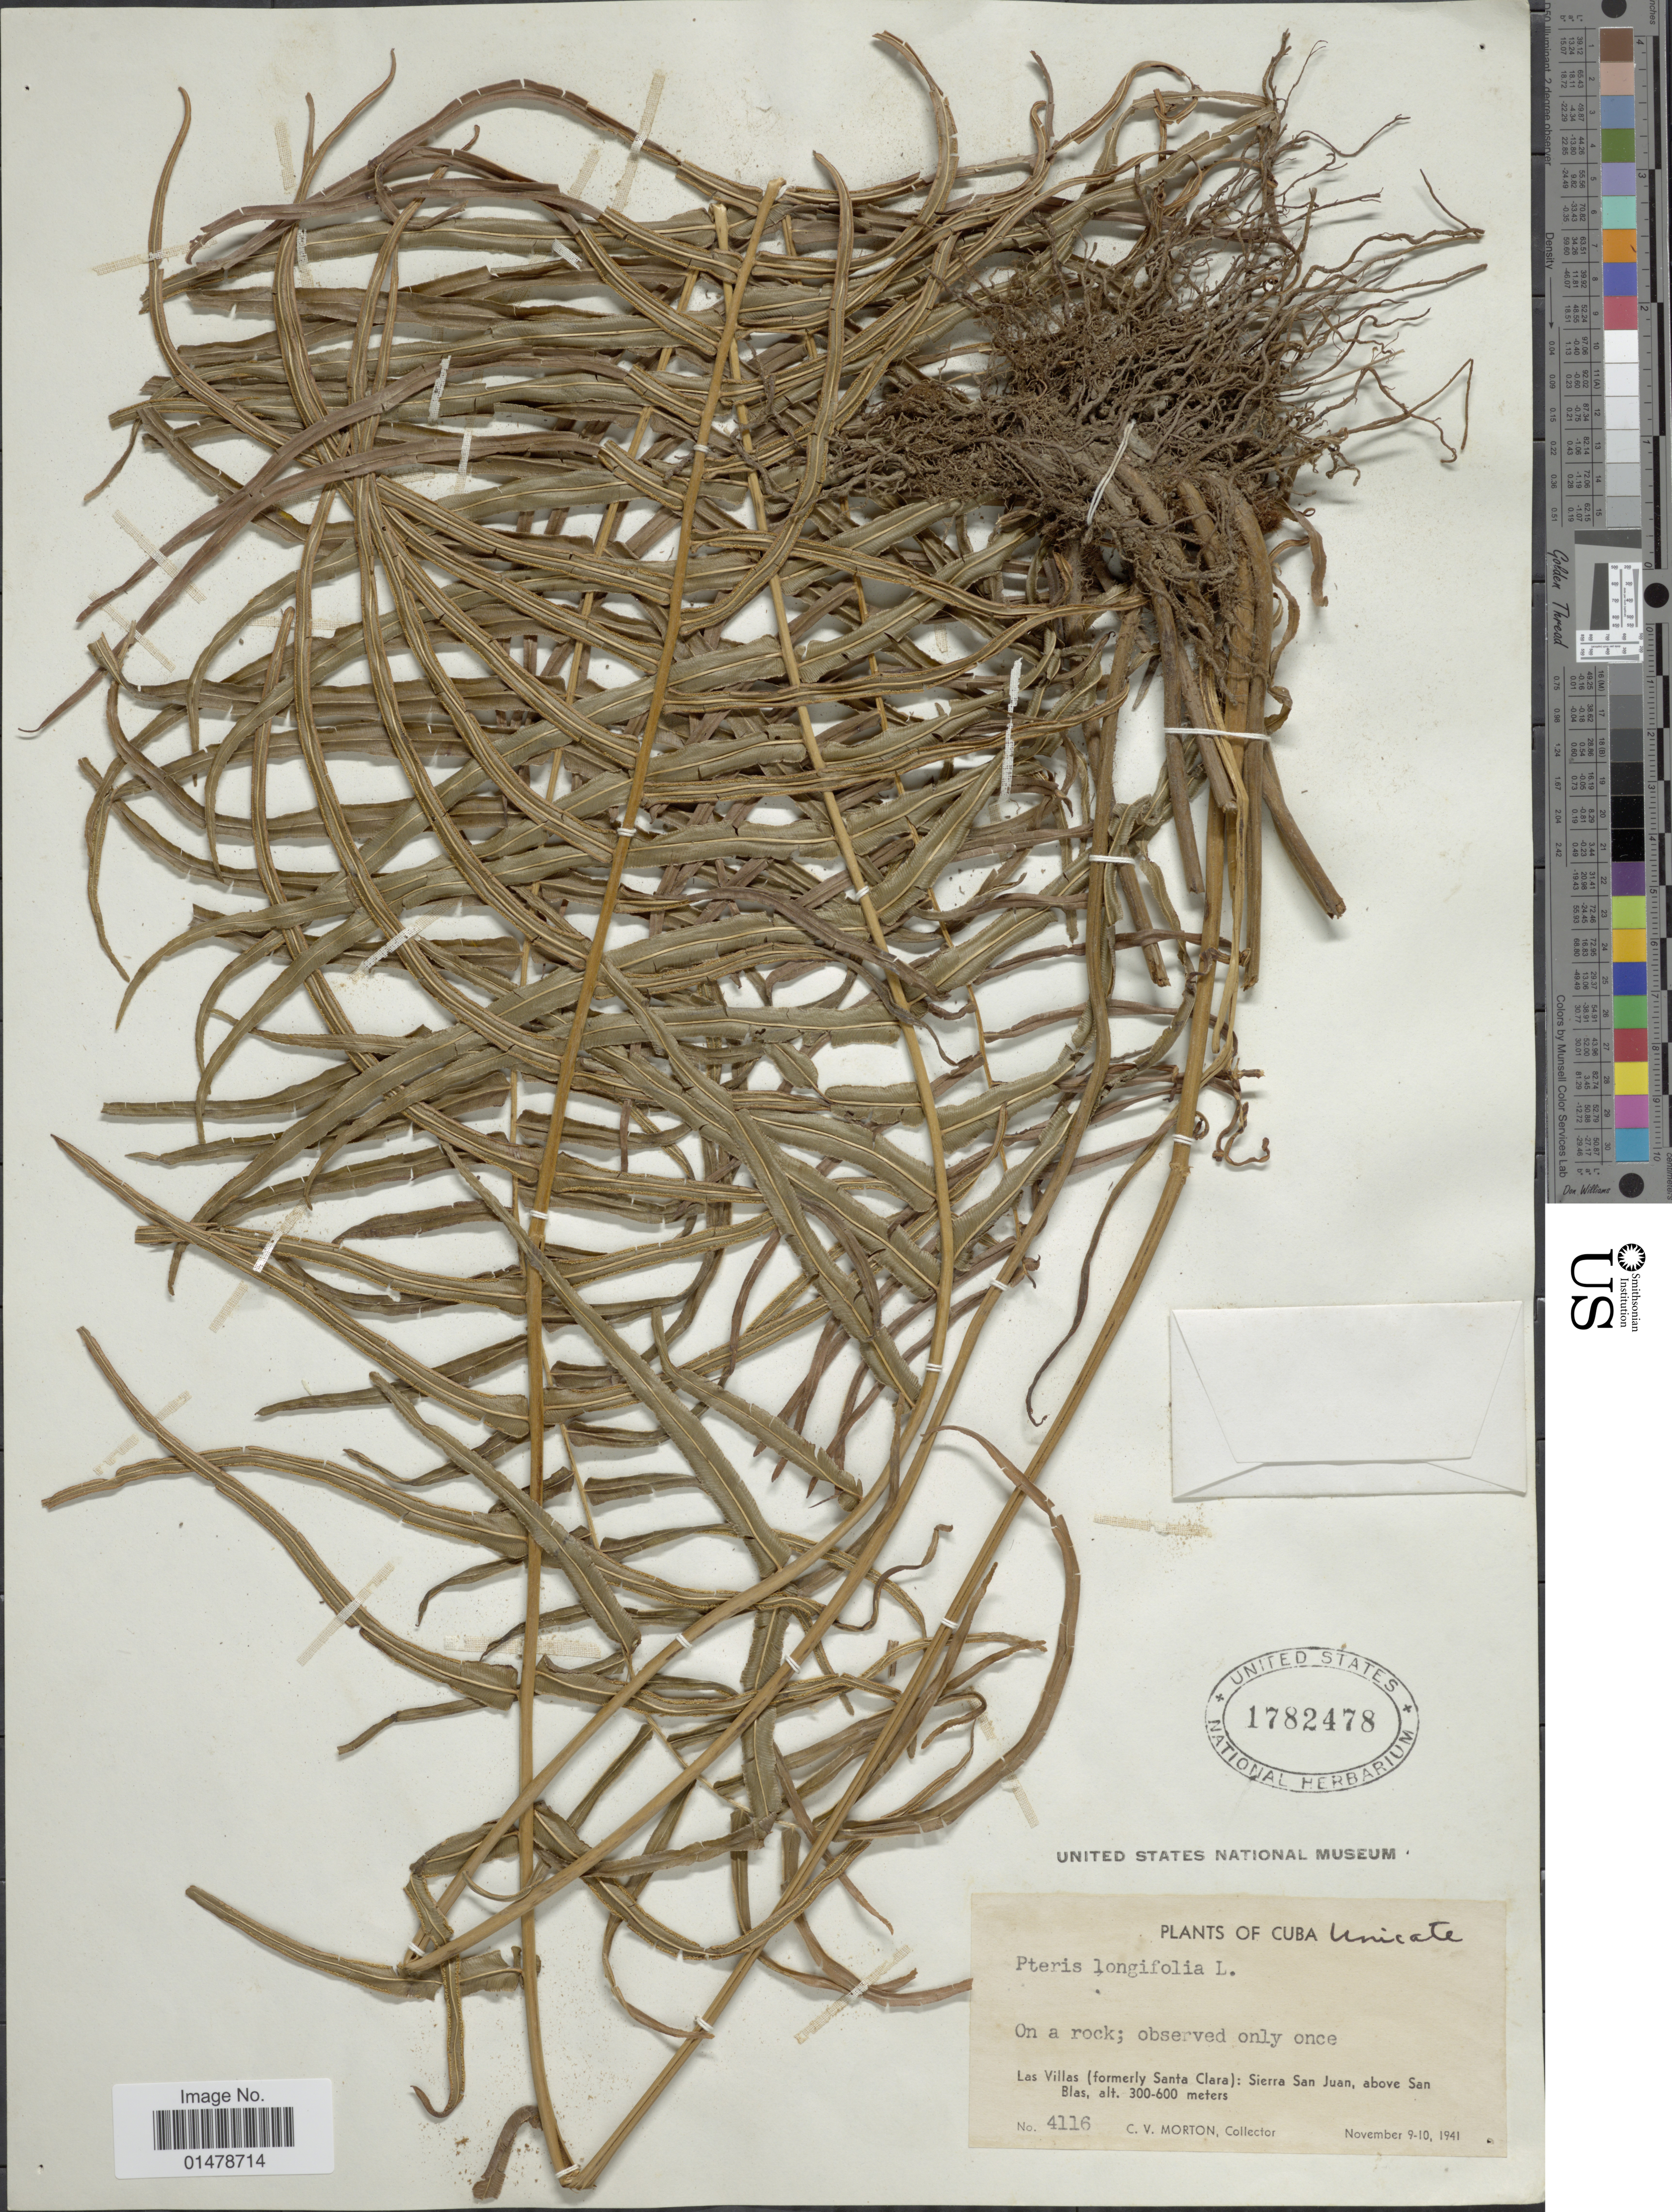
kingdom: Plantae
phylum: Tracheophyta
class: Polypodiopsida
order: Polypodiales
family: Pteridaceae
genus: Pteris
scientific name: Pteris longifolia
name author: L.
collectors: C. V. Morton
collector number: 4116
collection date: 1941-11-09/1941-11-10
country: Cuba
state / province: Las Villas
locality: Las Villas (formerly Santa Clara): Sierra San Juan, above San Blas.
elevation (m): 300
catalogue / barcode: US 1782478